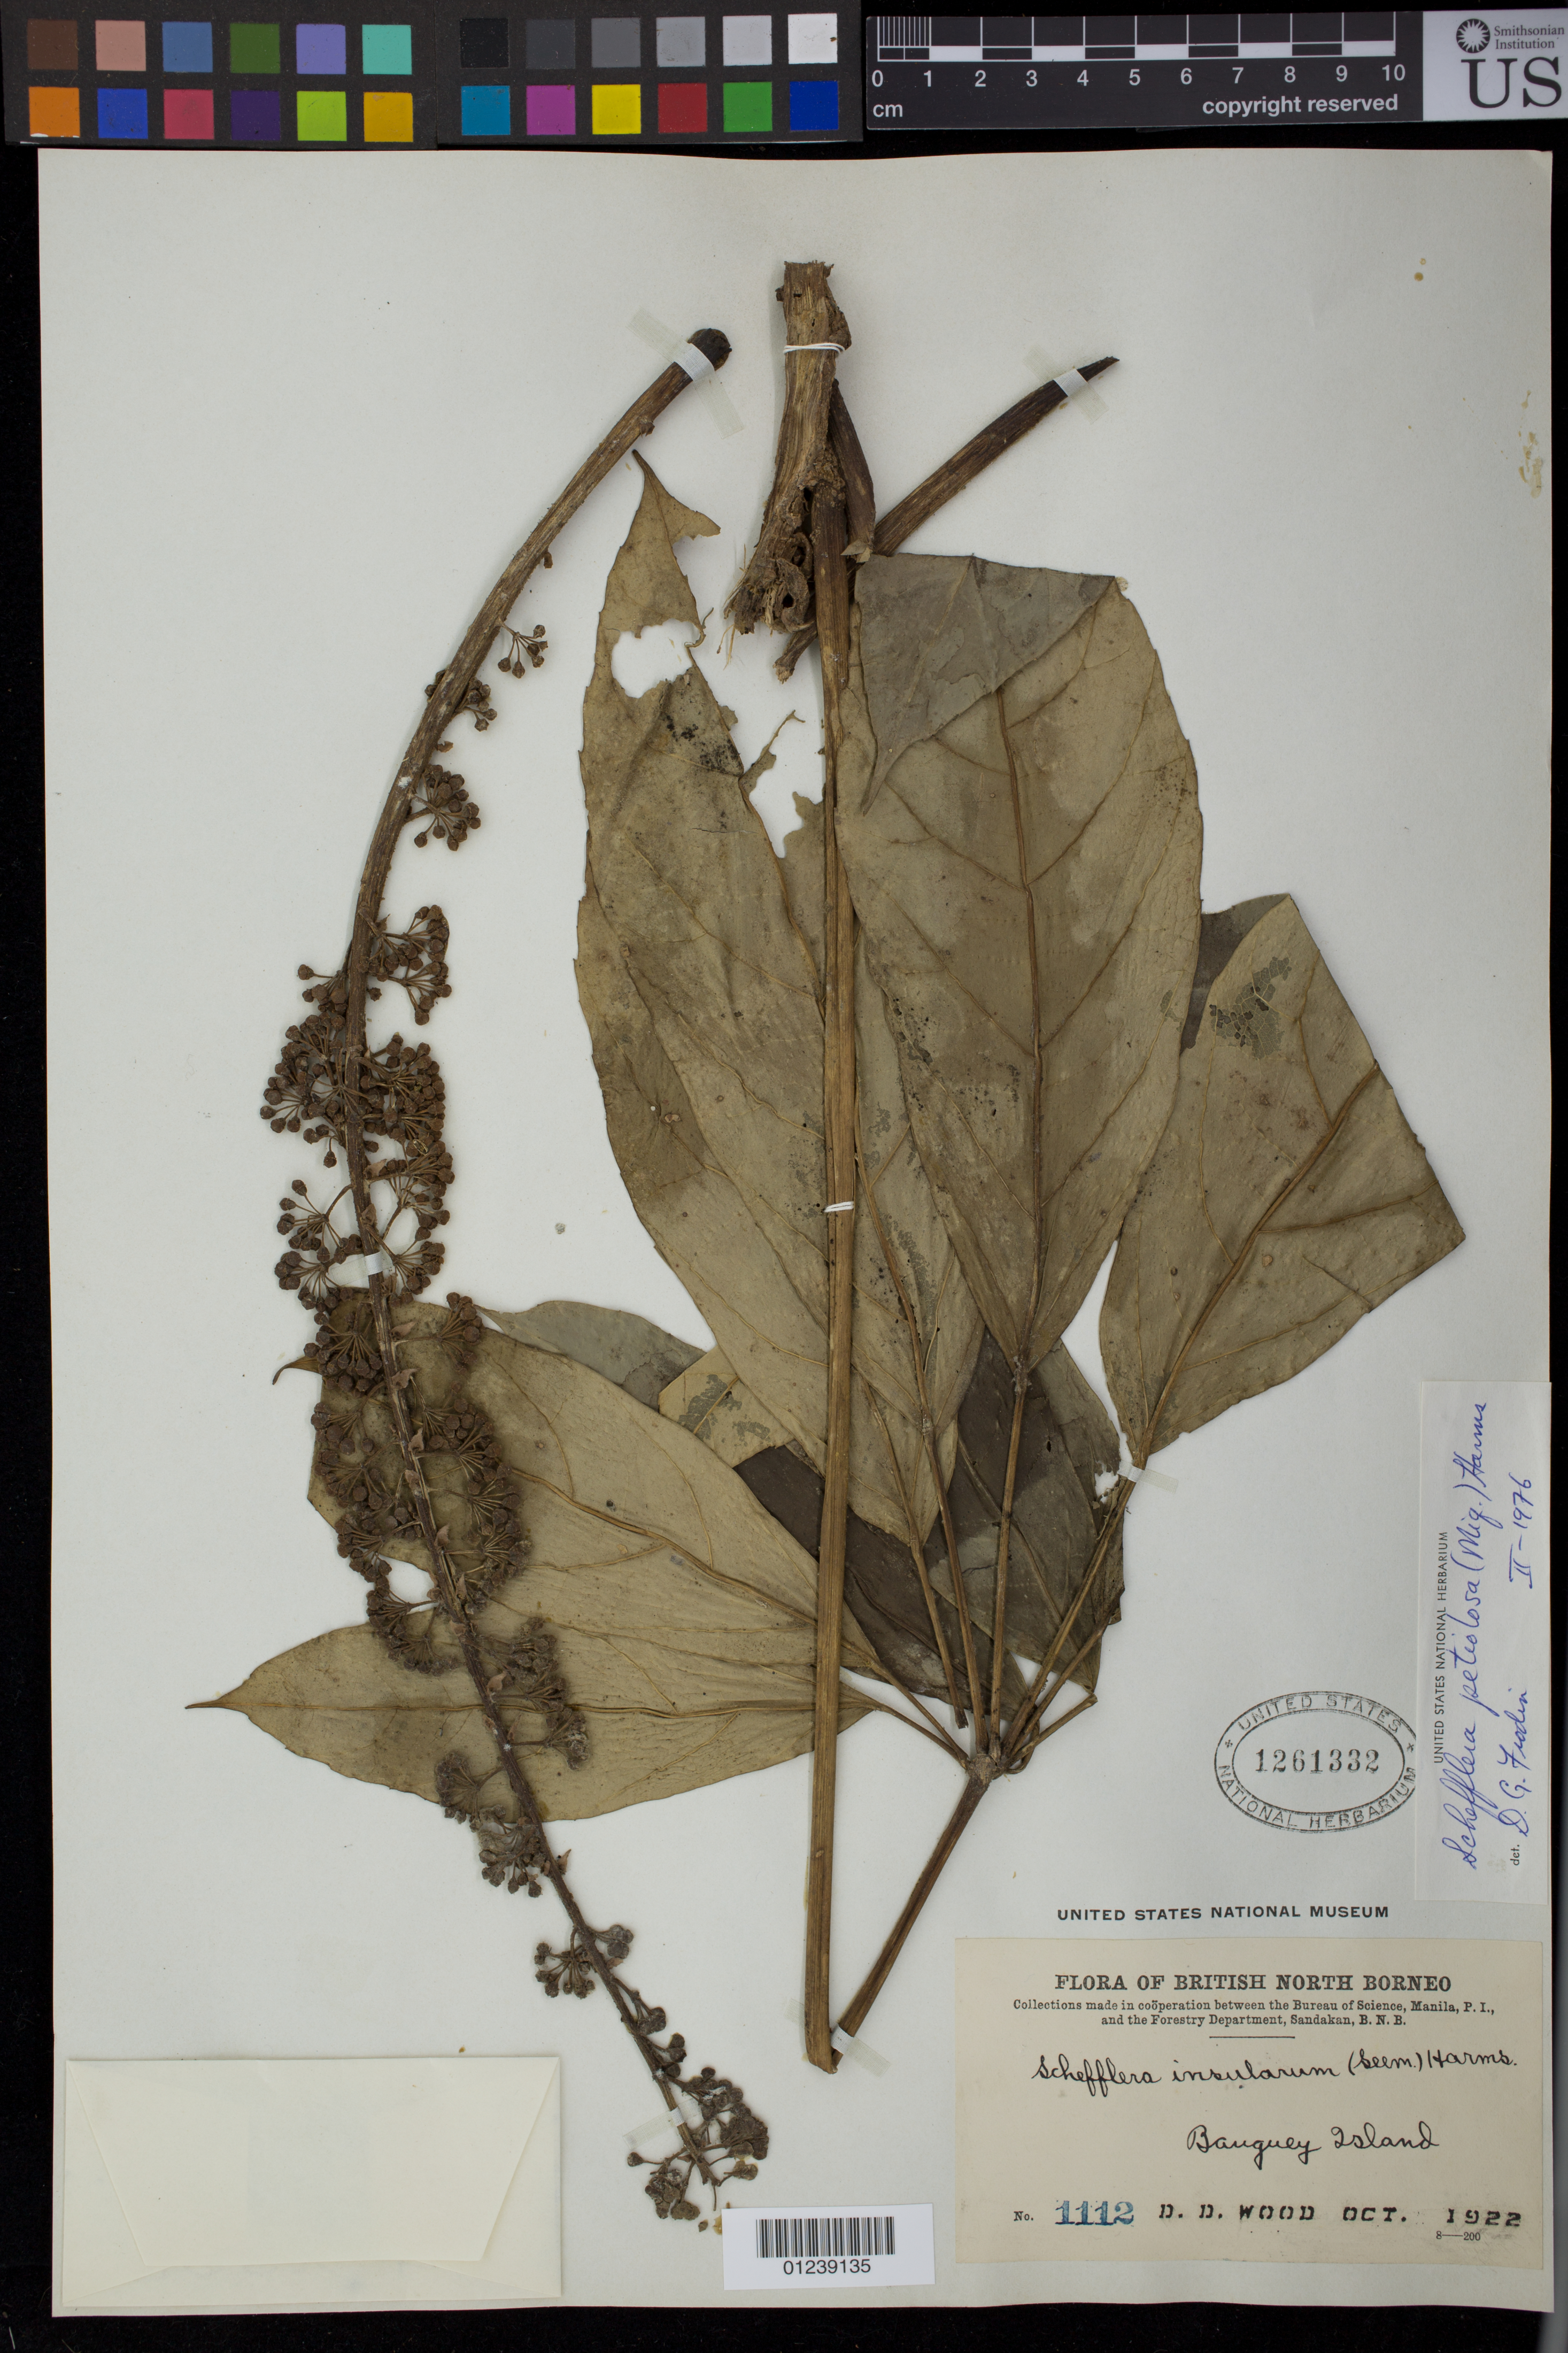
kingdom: Plantae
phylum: Tracheophyta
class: Magnoliopsida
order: Apiales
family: Araliaceae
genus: Heptapleurum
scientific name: Heptapleurum petiolosum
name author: (Miq.) Seem.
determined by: Wagner, W. L., (BOT), Smithsonian Institution - National Museum of Natural History (UNITED STATES)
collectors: D. Wood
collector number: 1112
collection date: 1922-10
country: Malaysia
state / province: Sabah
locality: British North Borneo. Banguey Island.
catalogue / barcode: US 1261332